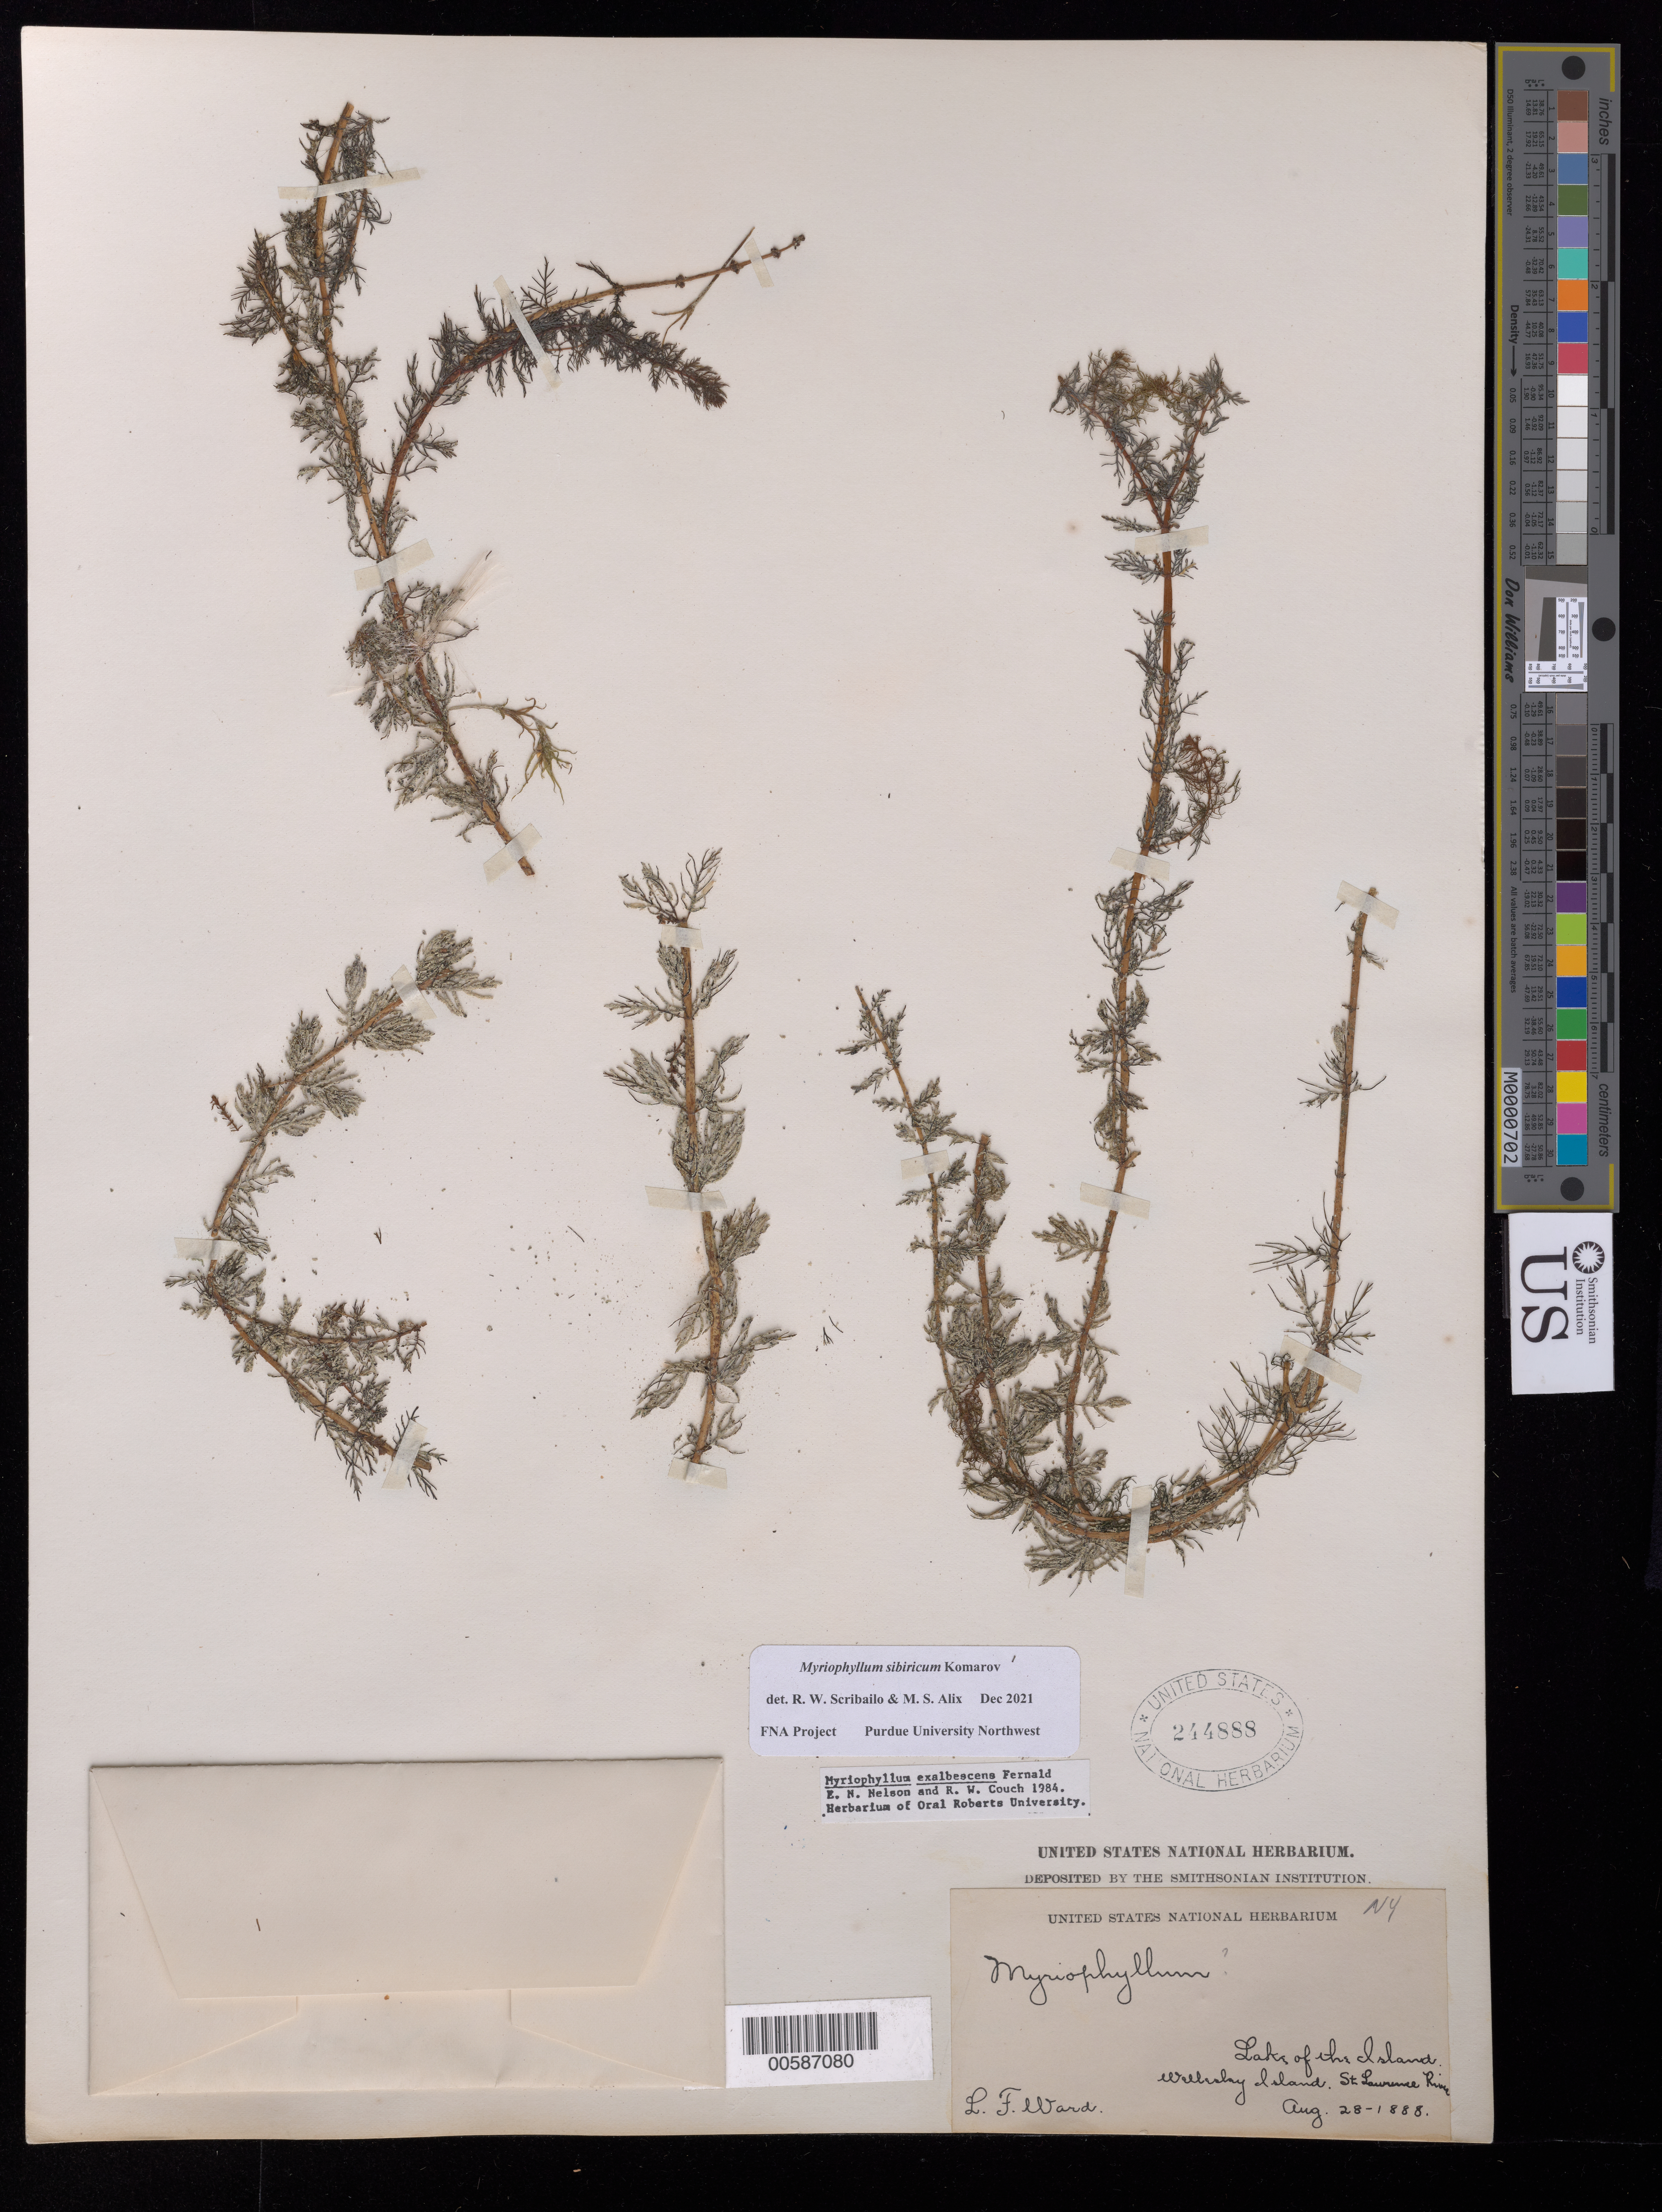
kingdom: Plantae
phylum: Tracheophyta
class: Magnoliopsida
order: Saxifragales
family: Haloragaceae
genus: Myriophyllum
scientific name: Myriophyllum sibiricum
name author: Kom.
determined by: Scribailo, R. W.; Alix, M. S.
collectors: L. F. Ward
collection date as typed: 28 Aug 1888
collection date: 1888-08-28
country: United States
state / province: New York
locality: Welbslay Island, St. Lawrence River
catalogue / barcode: US 244888